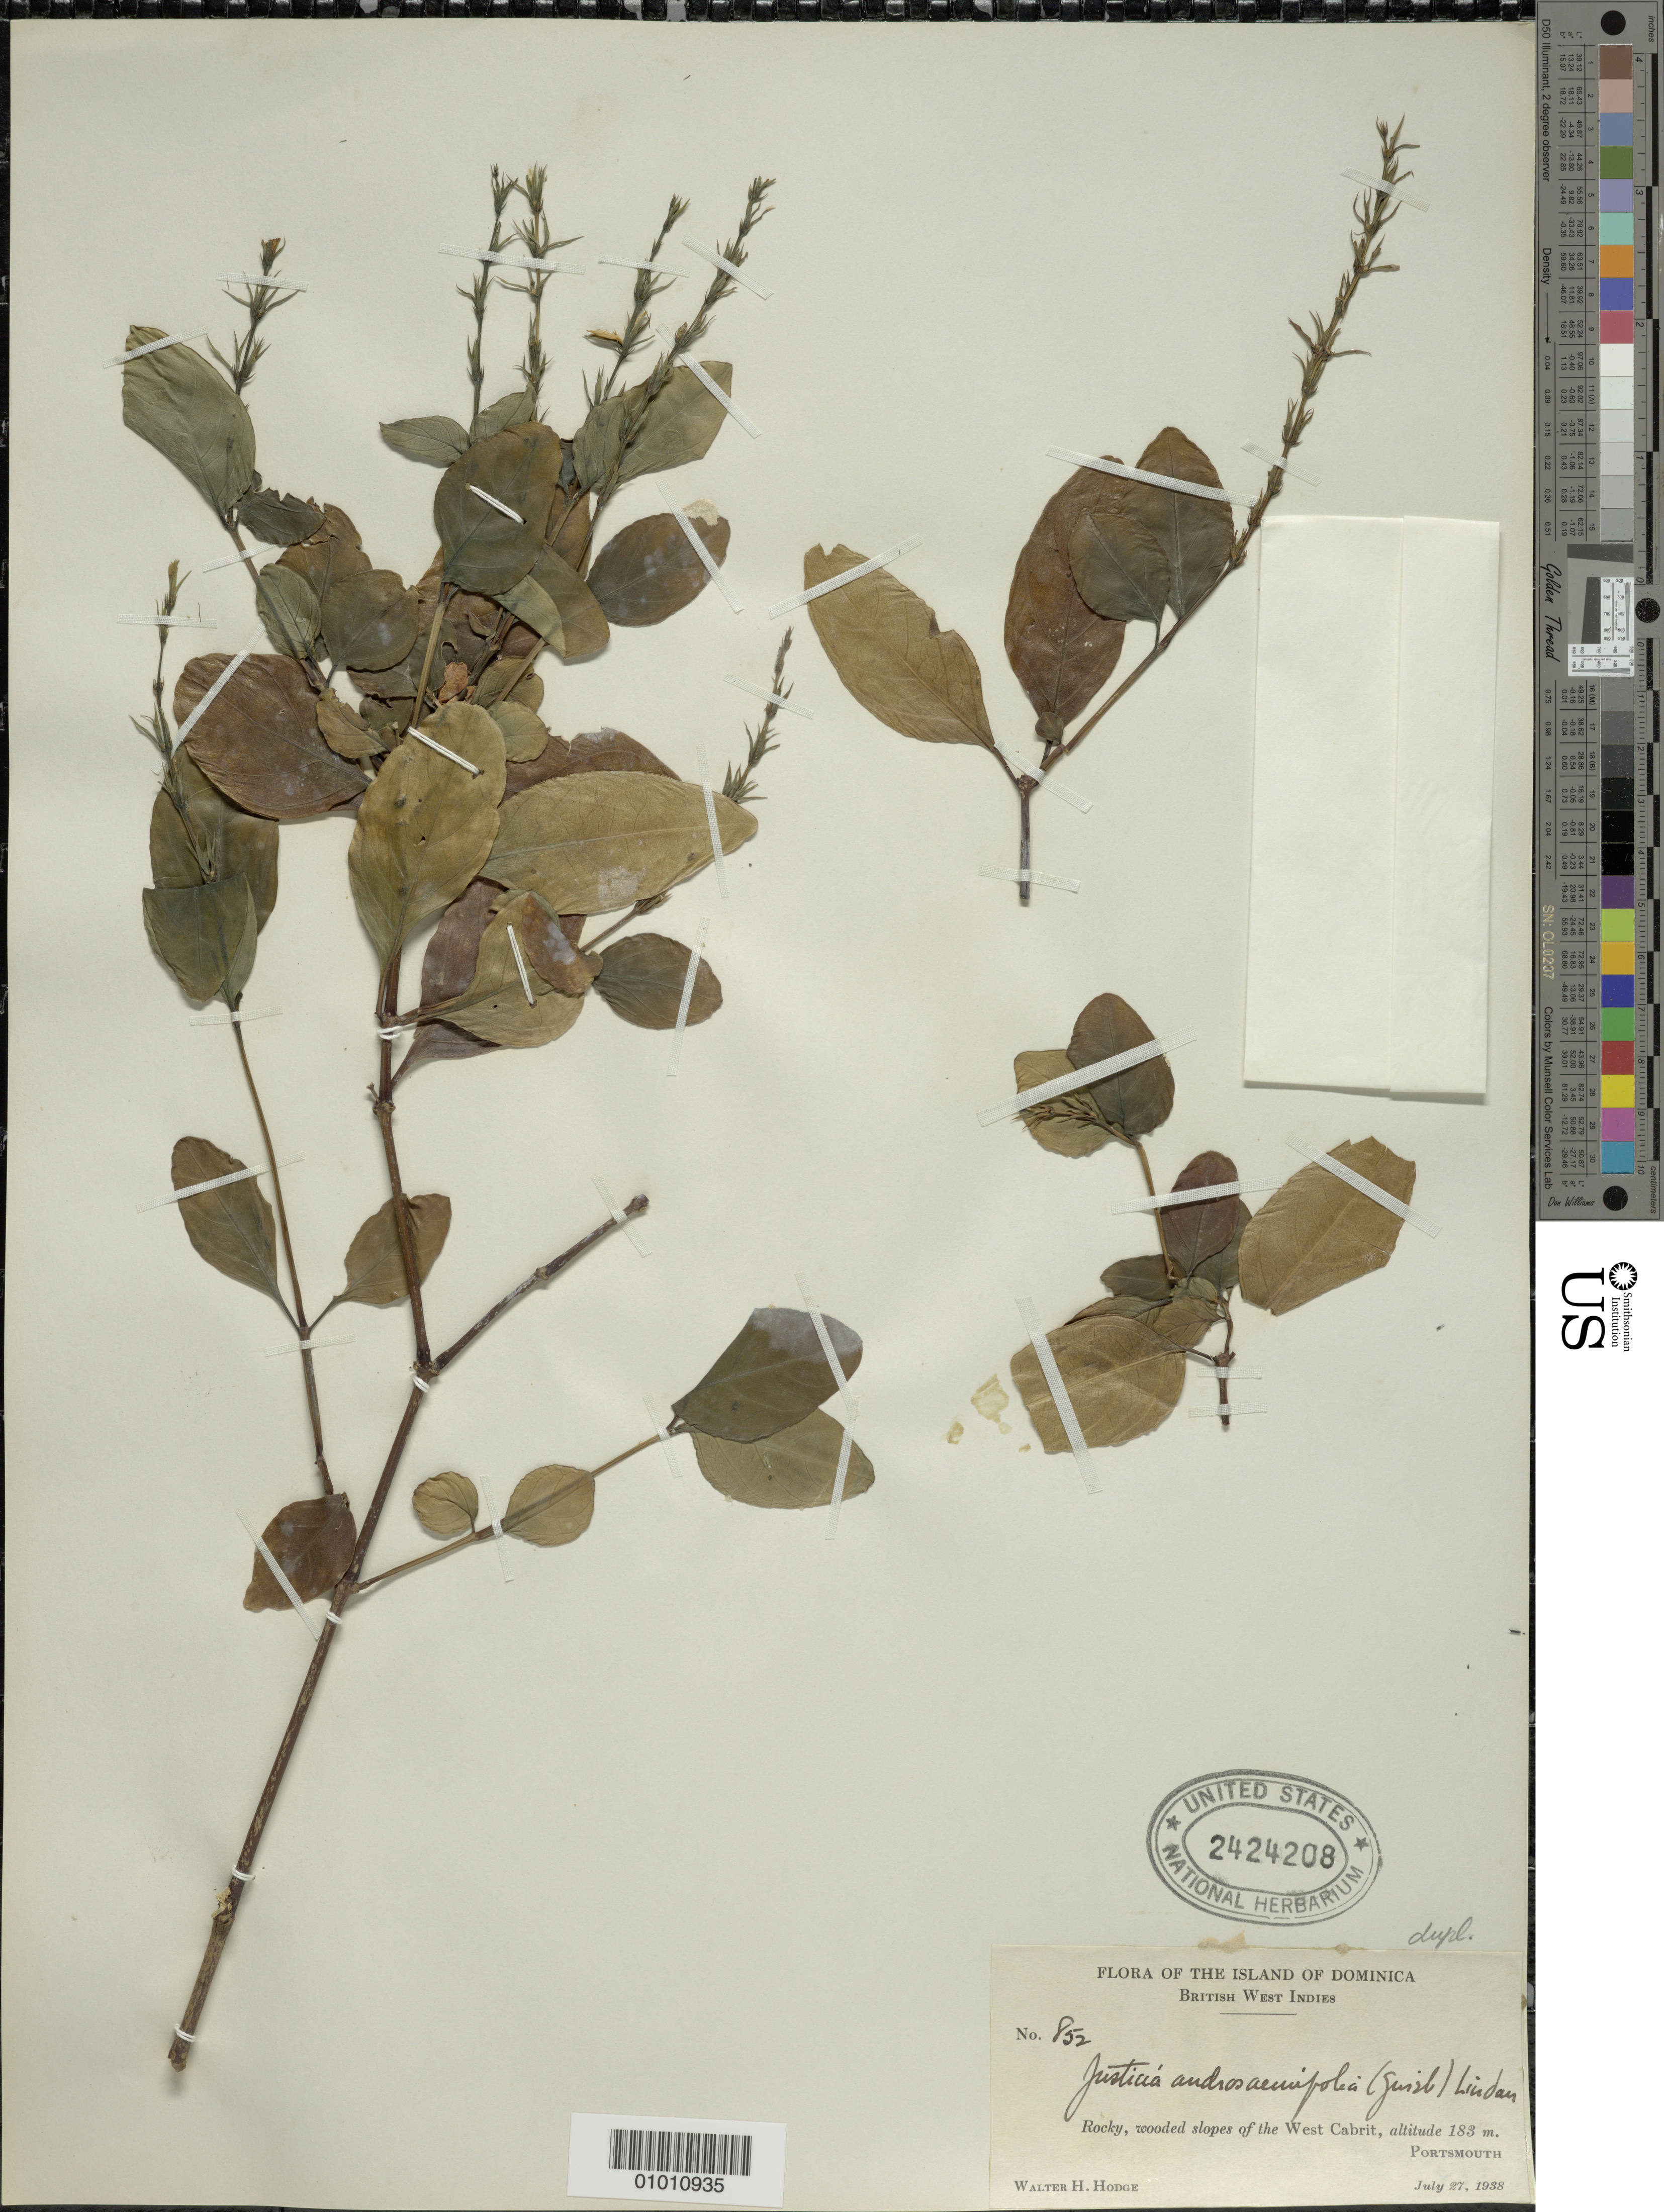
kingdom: Plantae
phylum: Tracheophyta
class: Magnoliopsida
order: Lamiales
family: Acanthaceae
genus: Justicia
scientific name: Justicia androsaemifolia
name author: Lindau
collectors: W. Hodge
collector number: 852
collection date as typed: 27 Jul 1938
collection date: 1938-07-27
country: Dominica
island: Dominica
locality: Portsmouth, slopes of the West Cabrit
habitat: Rocky, wooded slopes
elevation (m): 183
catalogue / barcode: US 2424208